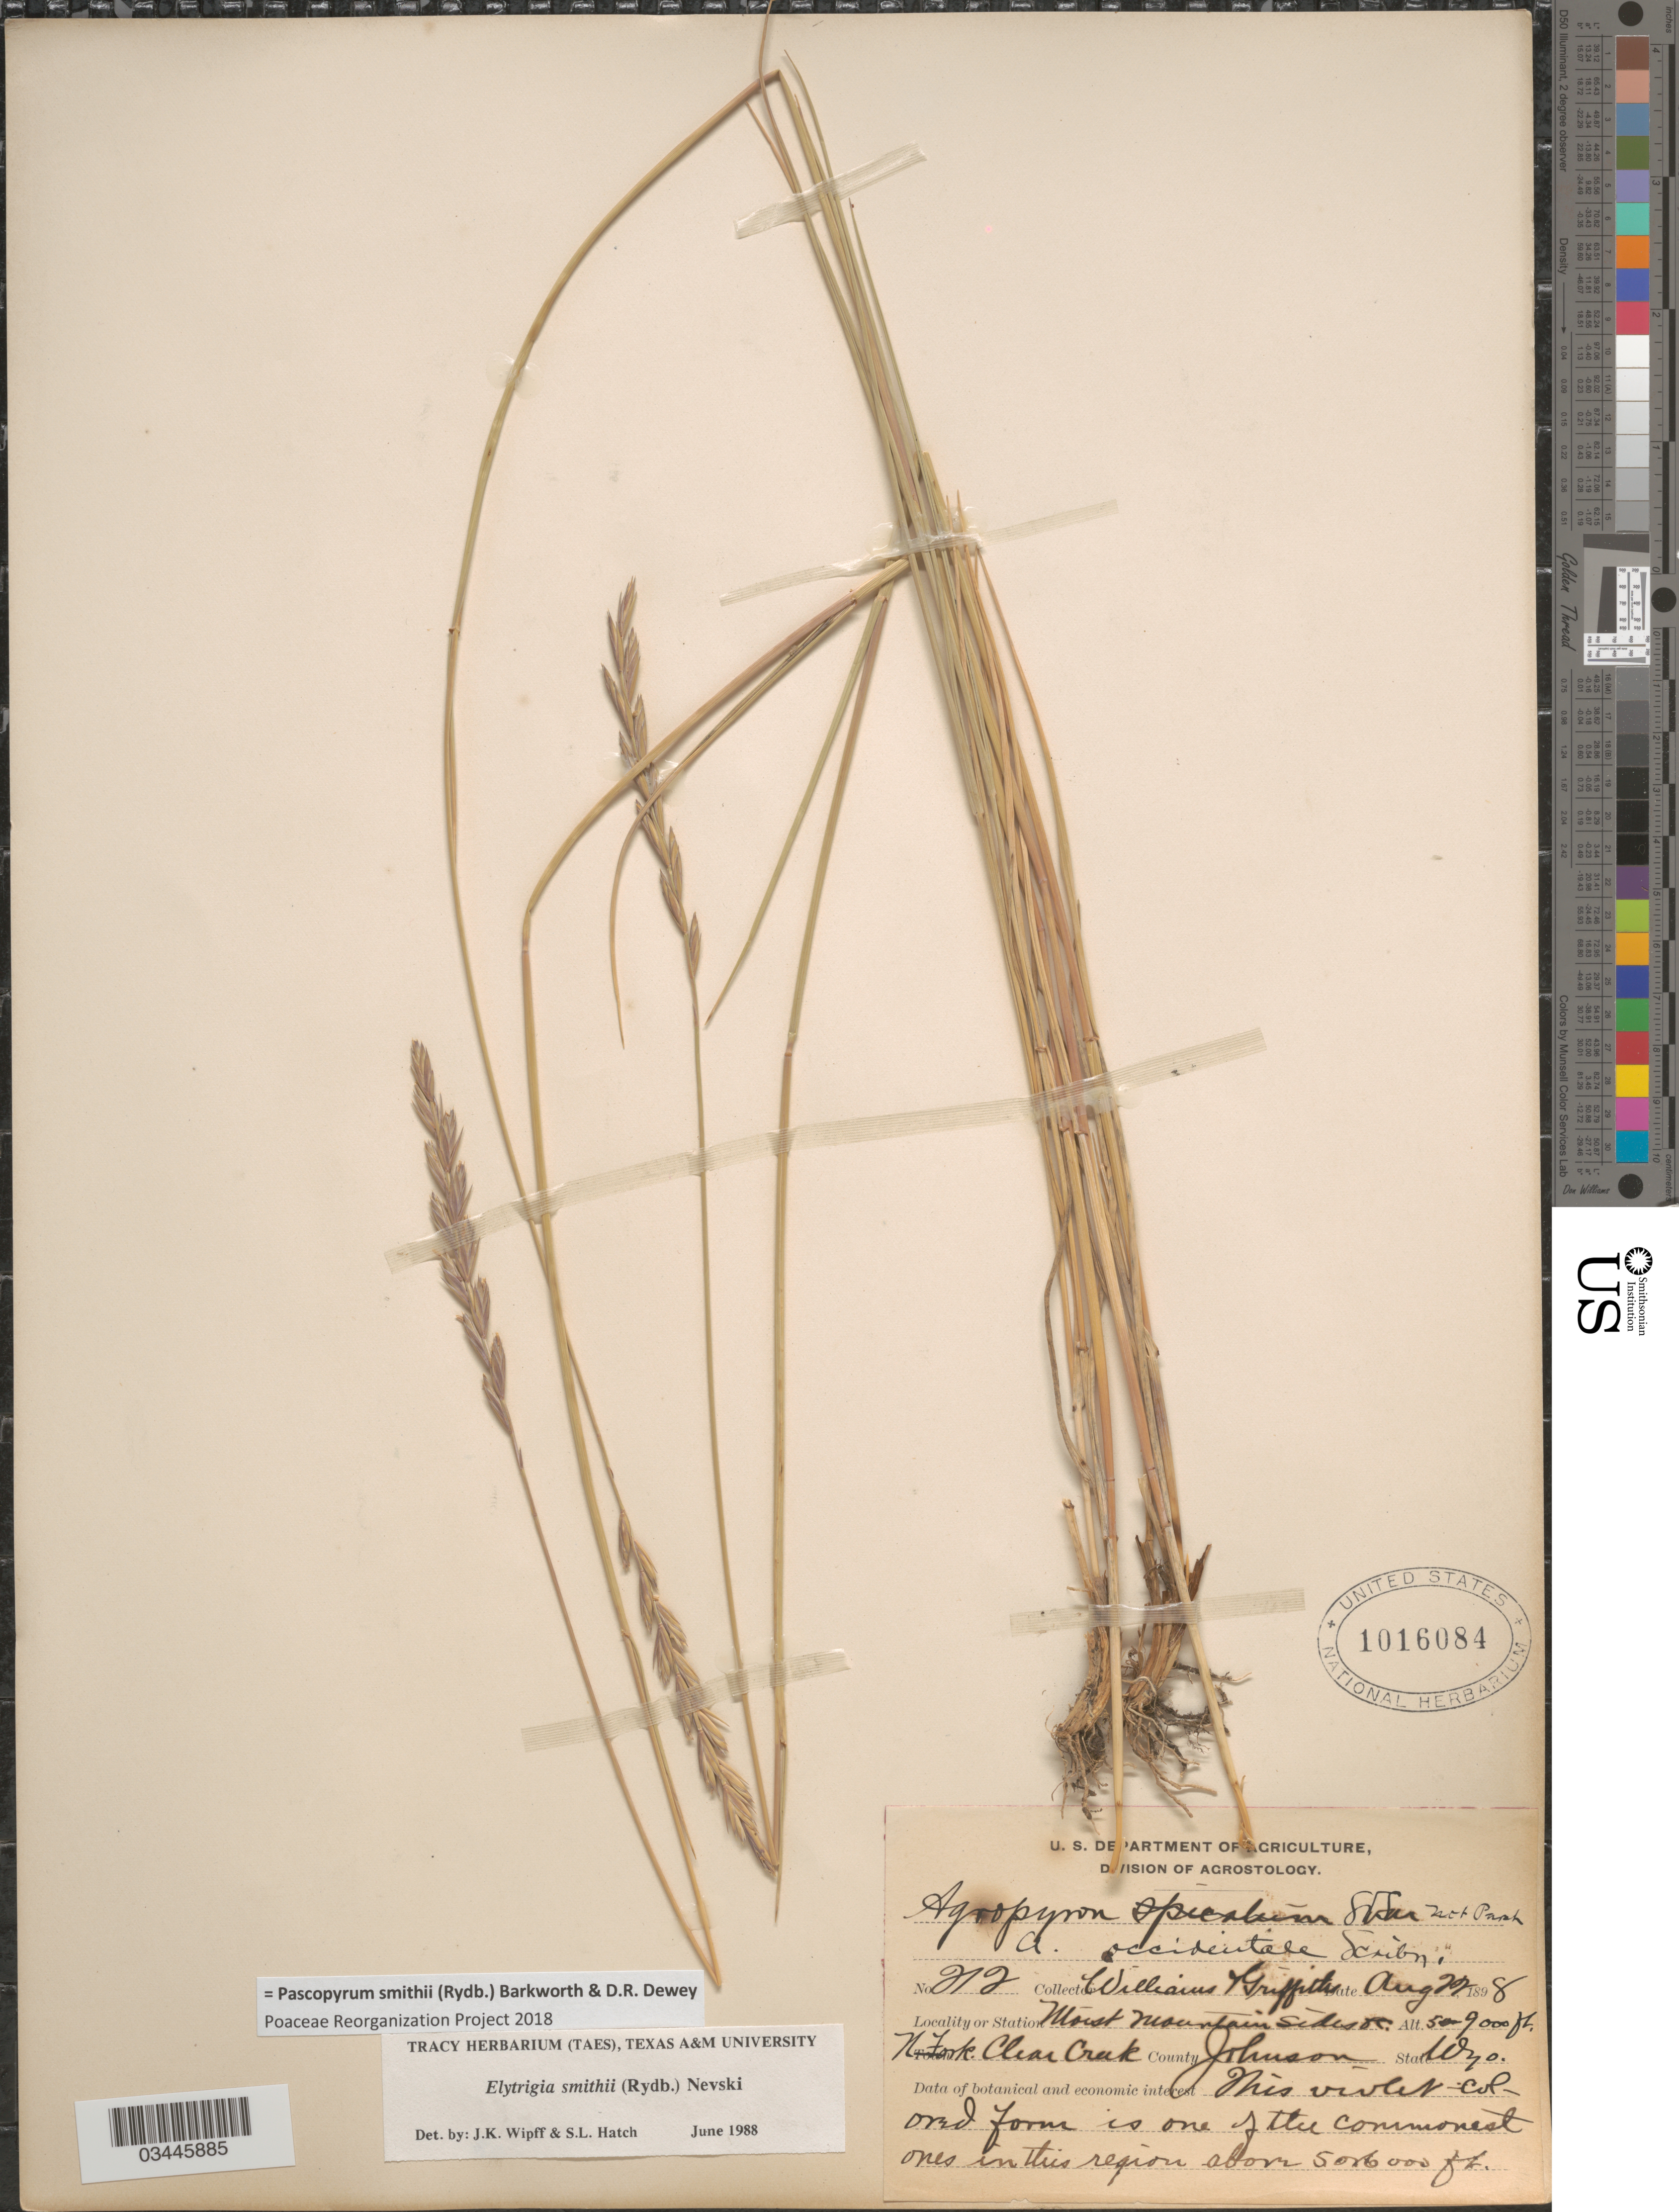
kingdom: Plantae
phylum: Tracheophyta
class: Liliopsida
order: Poales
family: Poaceae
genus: Pascopyrum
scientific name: Pascopyrum smithii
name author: (Rydb.) Barkworth & Dewey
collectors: -- Williams & -- Griffiths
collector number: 212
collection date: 1898-08-22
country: United States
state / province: Wyoming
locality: N-Fork Clear Creek. County Johnson.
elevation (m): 1524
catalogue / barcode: US 1016084